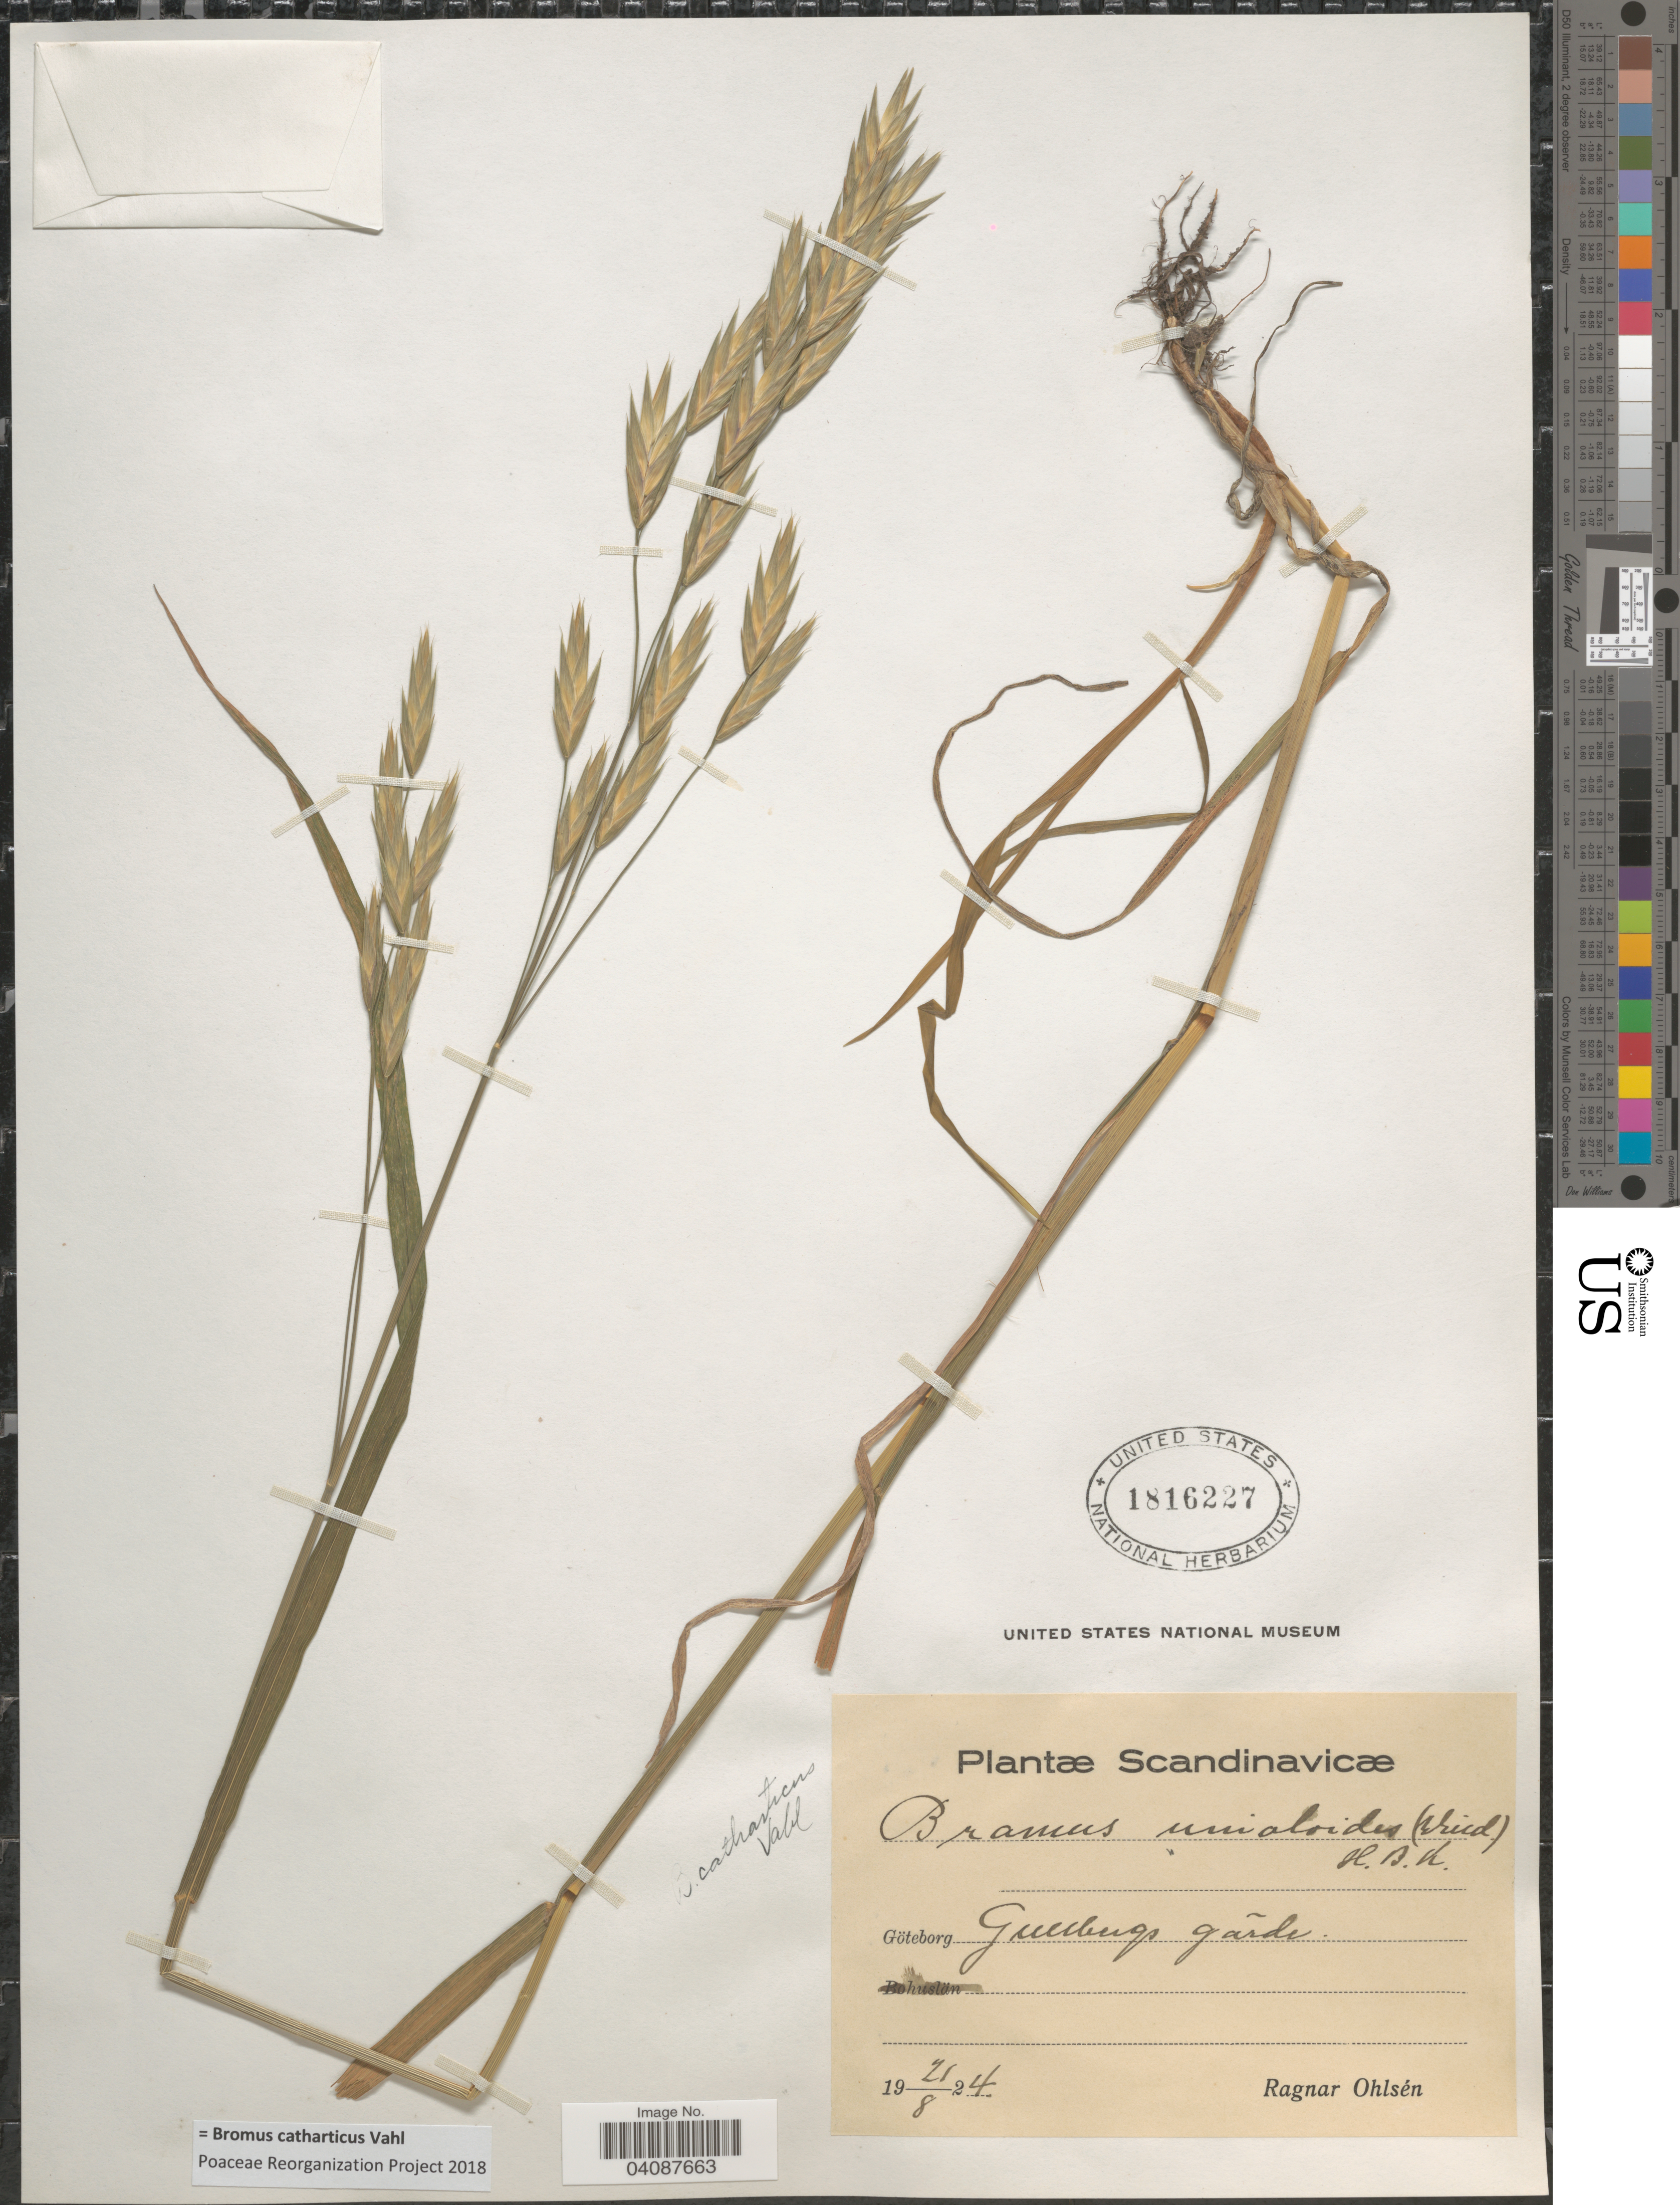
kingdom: Plantae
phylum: Tracheophyta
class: Liliopsida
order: Poales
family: Poaceae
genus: Bromus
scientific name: Bromus commutatus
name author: Schrad.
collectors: R. Ohlsén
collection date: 1924-08-21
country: Sweden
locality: Scandinavicæ. Göteborg. Gullbugs gãrde.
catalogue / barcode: US 1816227